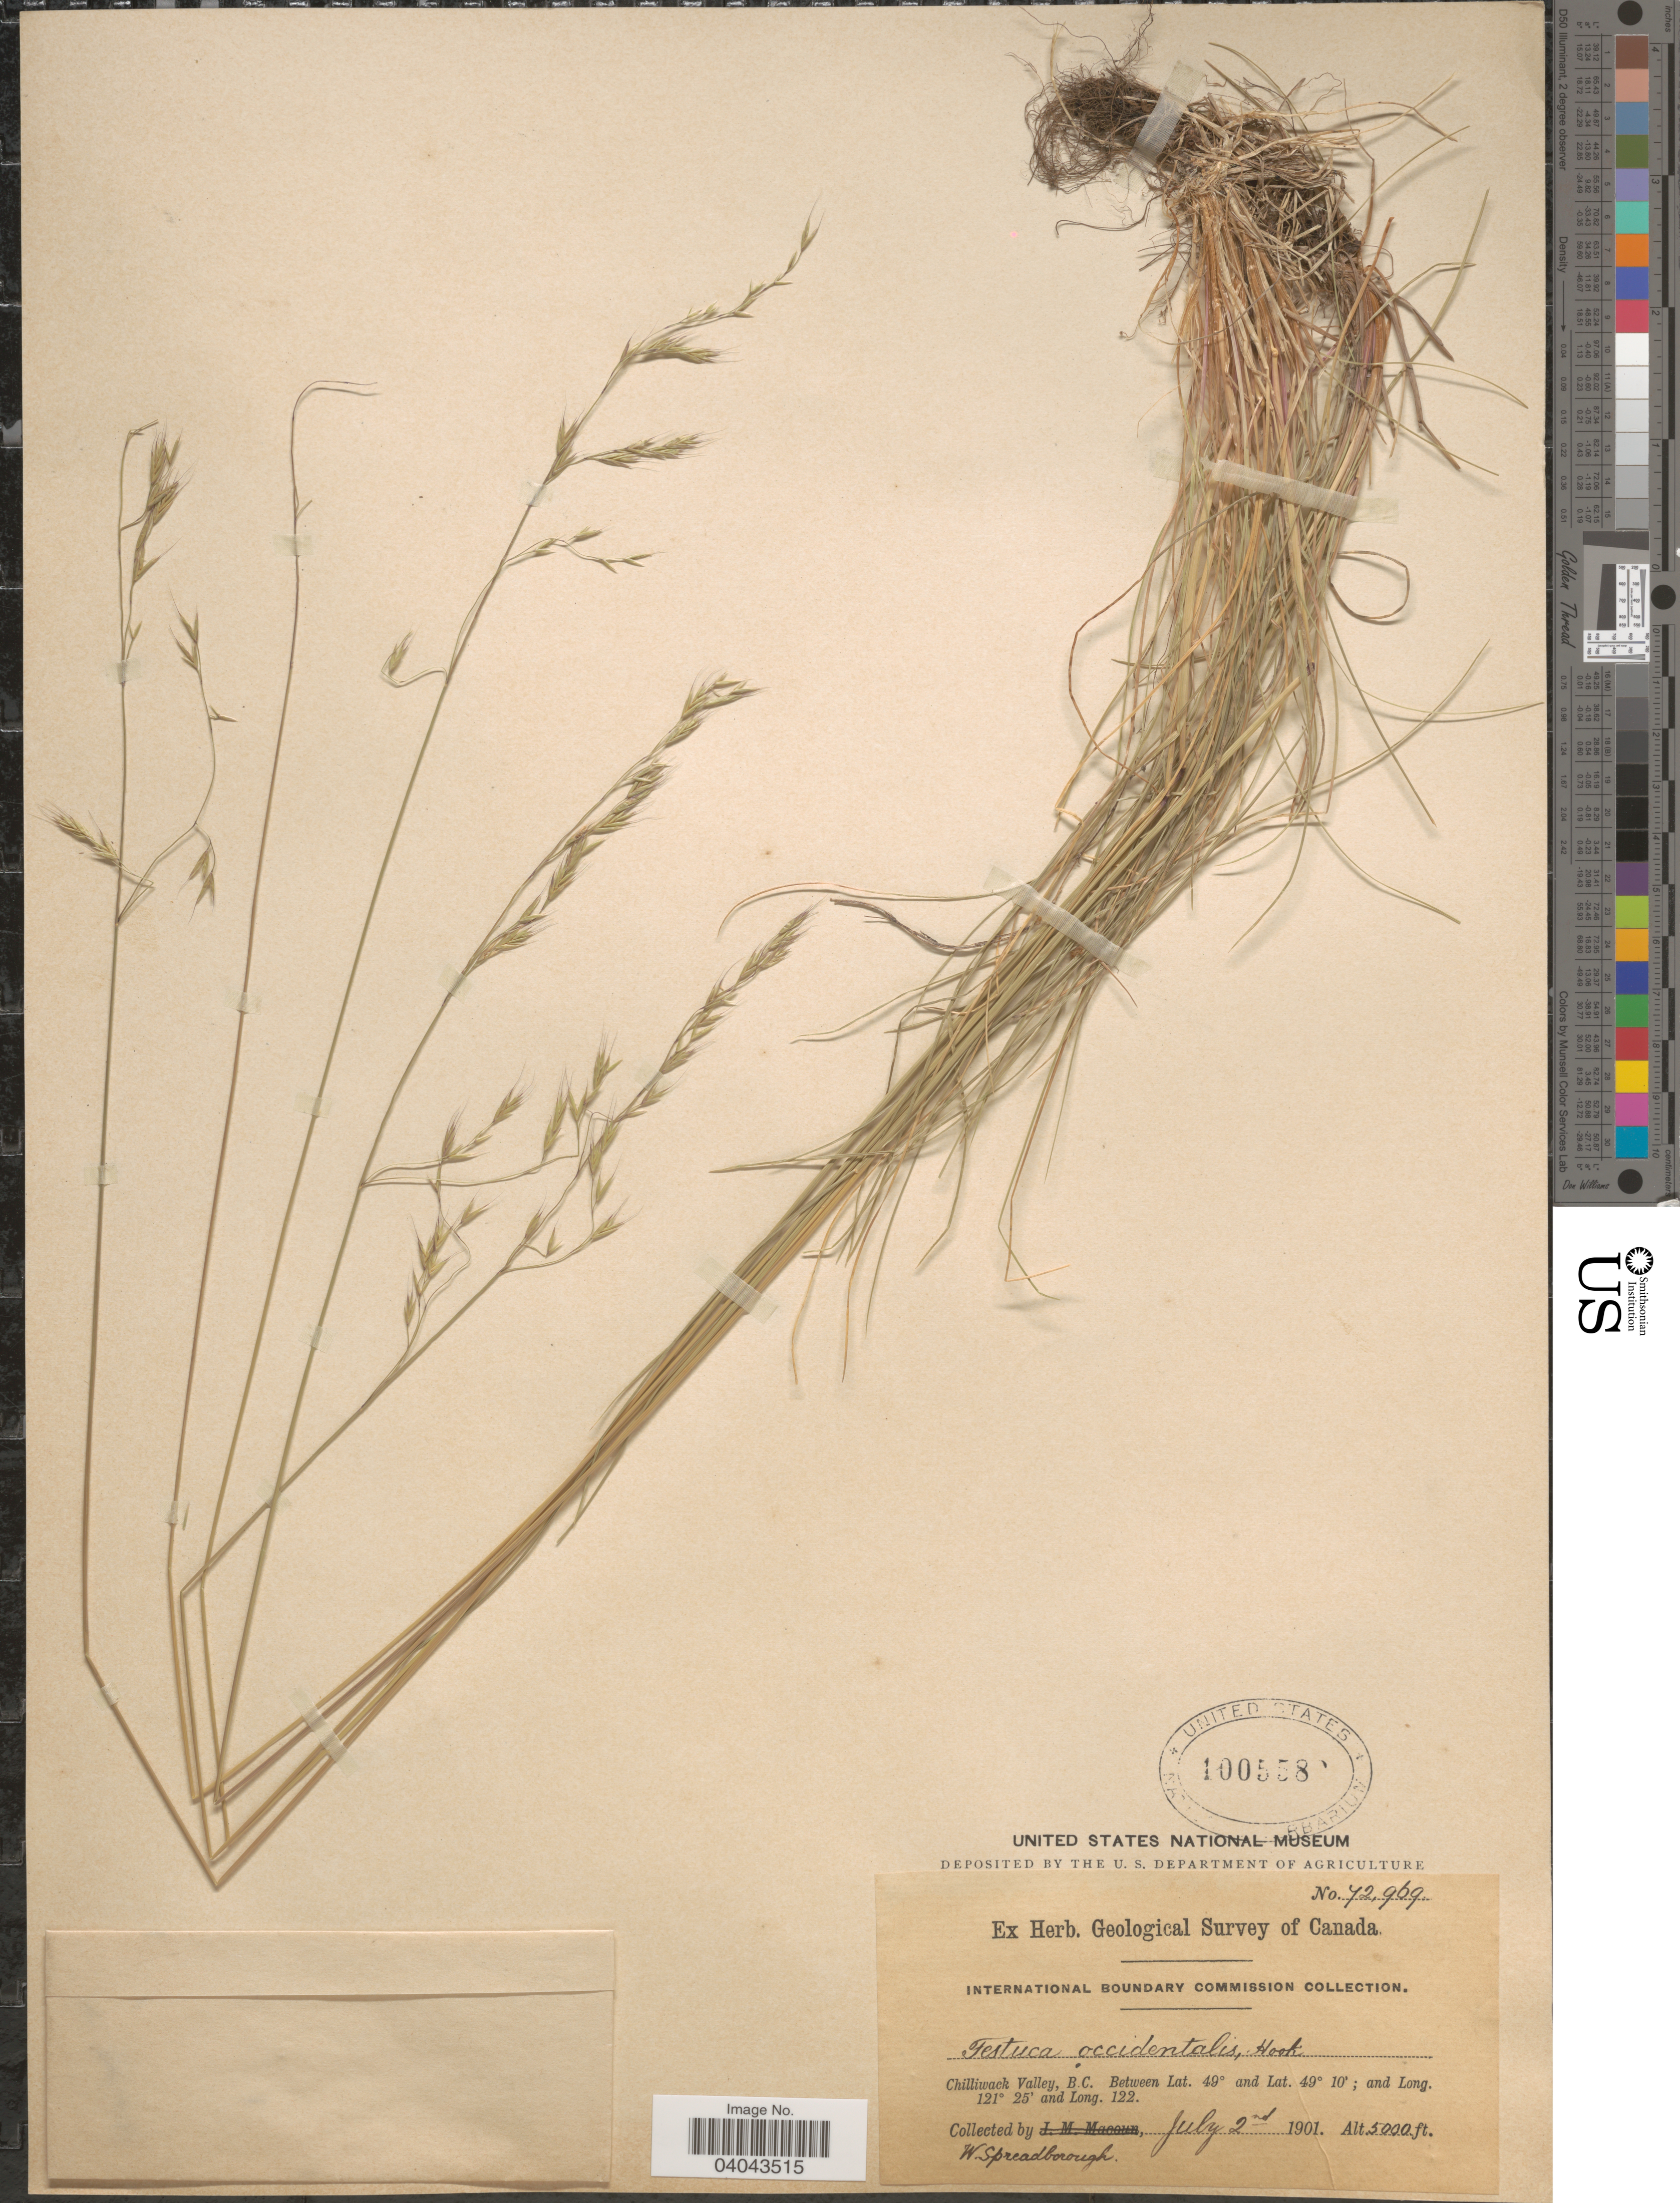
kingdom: Plantae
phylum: Tracheophyta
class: Liliopsida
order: Poales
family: Poaceae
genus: Festuca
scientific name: Festuca occidentalis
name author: Hook.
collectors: W. Spreadborough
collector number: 72969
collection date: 1901-07-02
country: Canada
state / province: British Columbia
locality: Chilliwack Valley, B. C.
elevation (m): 1524